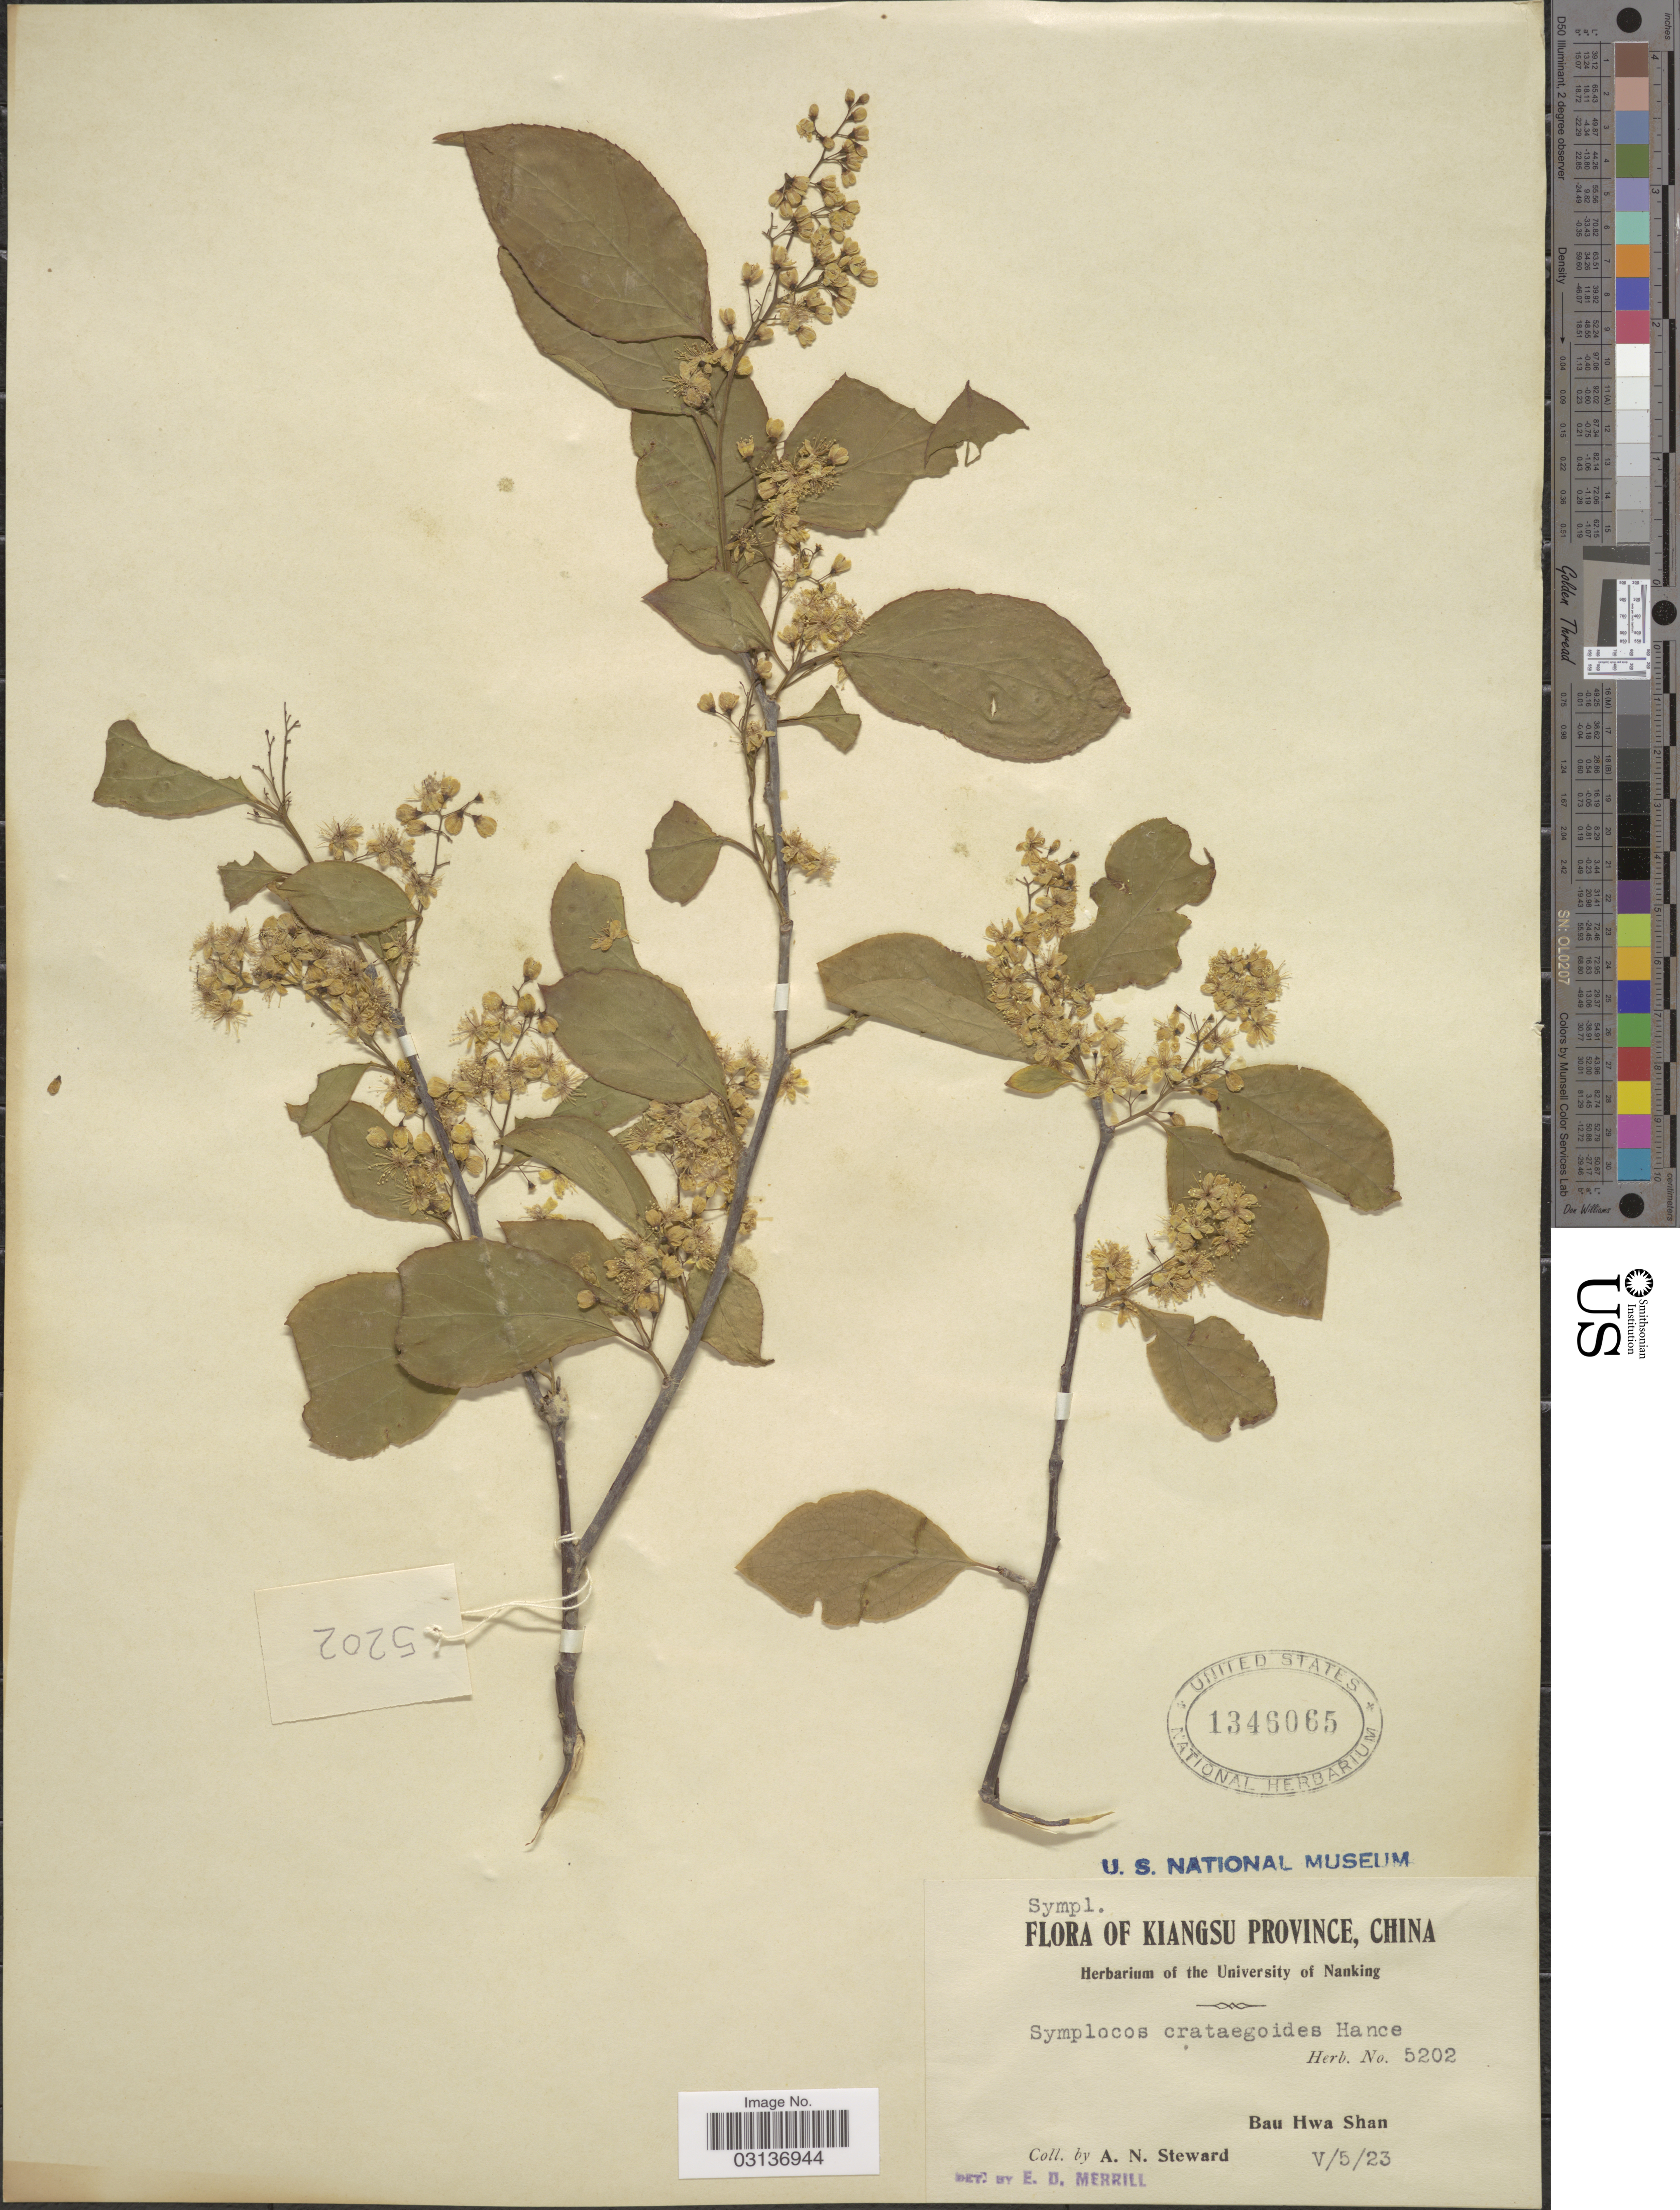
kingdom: Plantae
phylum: Tracheophyta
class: Magnoliopsida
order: Ericales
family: Symplocaceae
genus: Symplocos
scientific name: Symplocos paniculata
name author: Miq.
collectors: A. N. Steward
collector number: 5202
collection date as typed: Transcribed d/m/y: 5/5/23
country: China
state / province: Jiangsu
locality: Kiangsu Province. Bau Hwa Shan.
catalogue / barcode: US 1346065